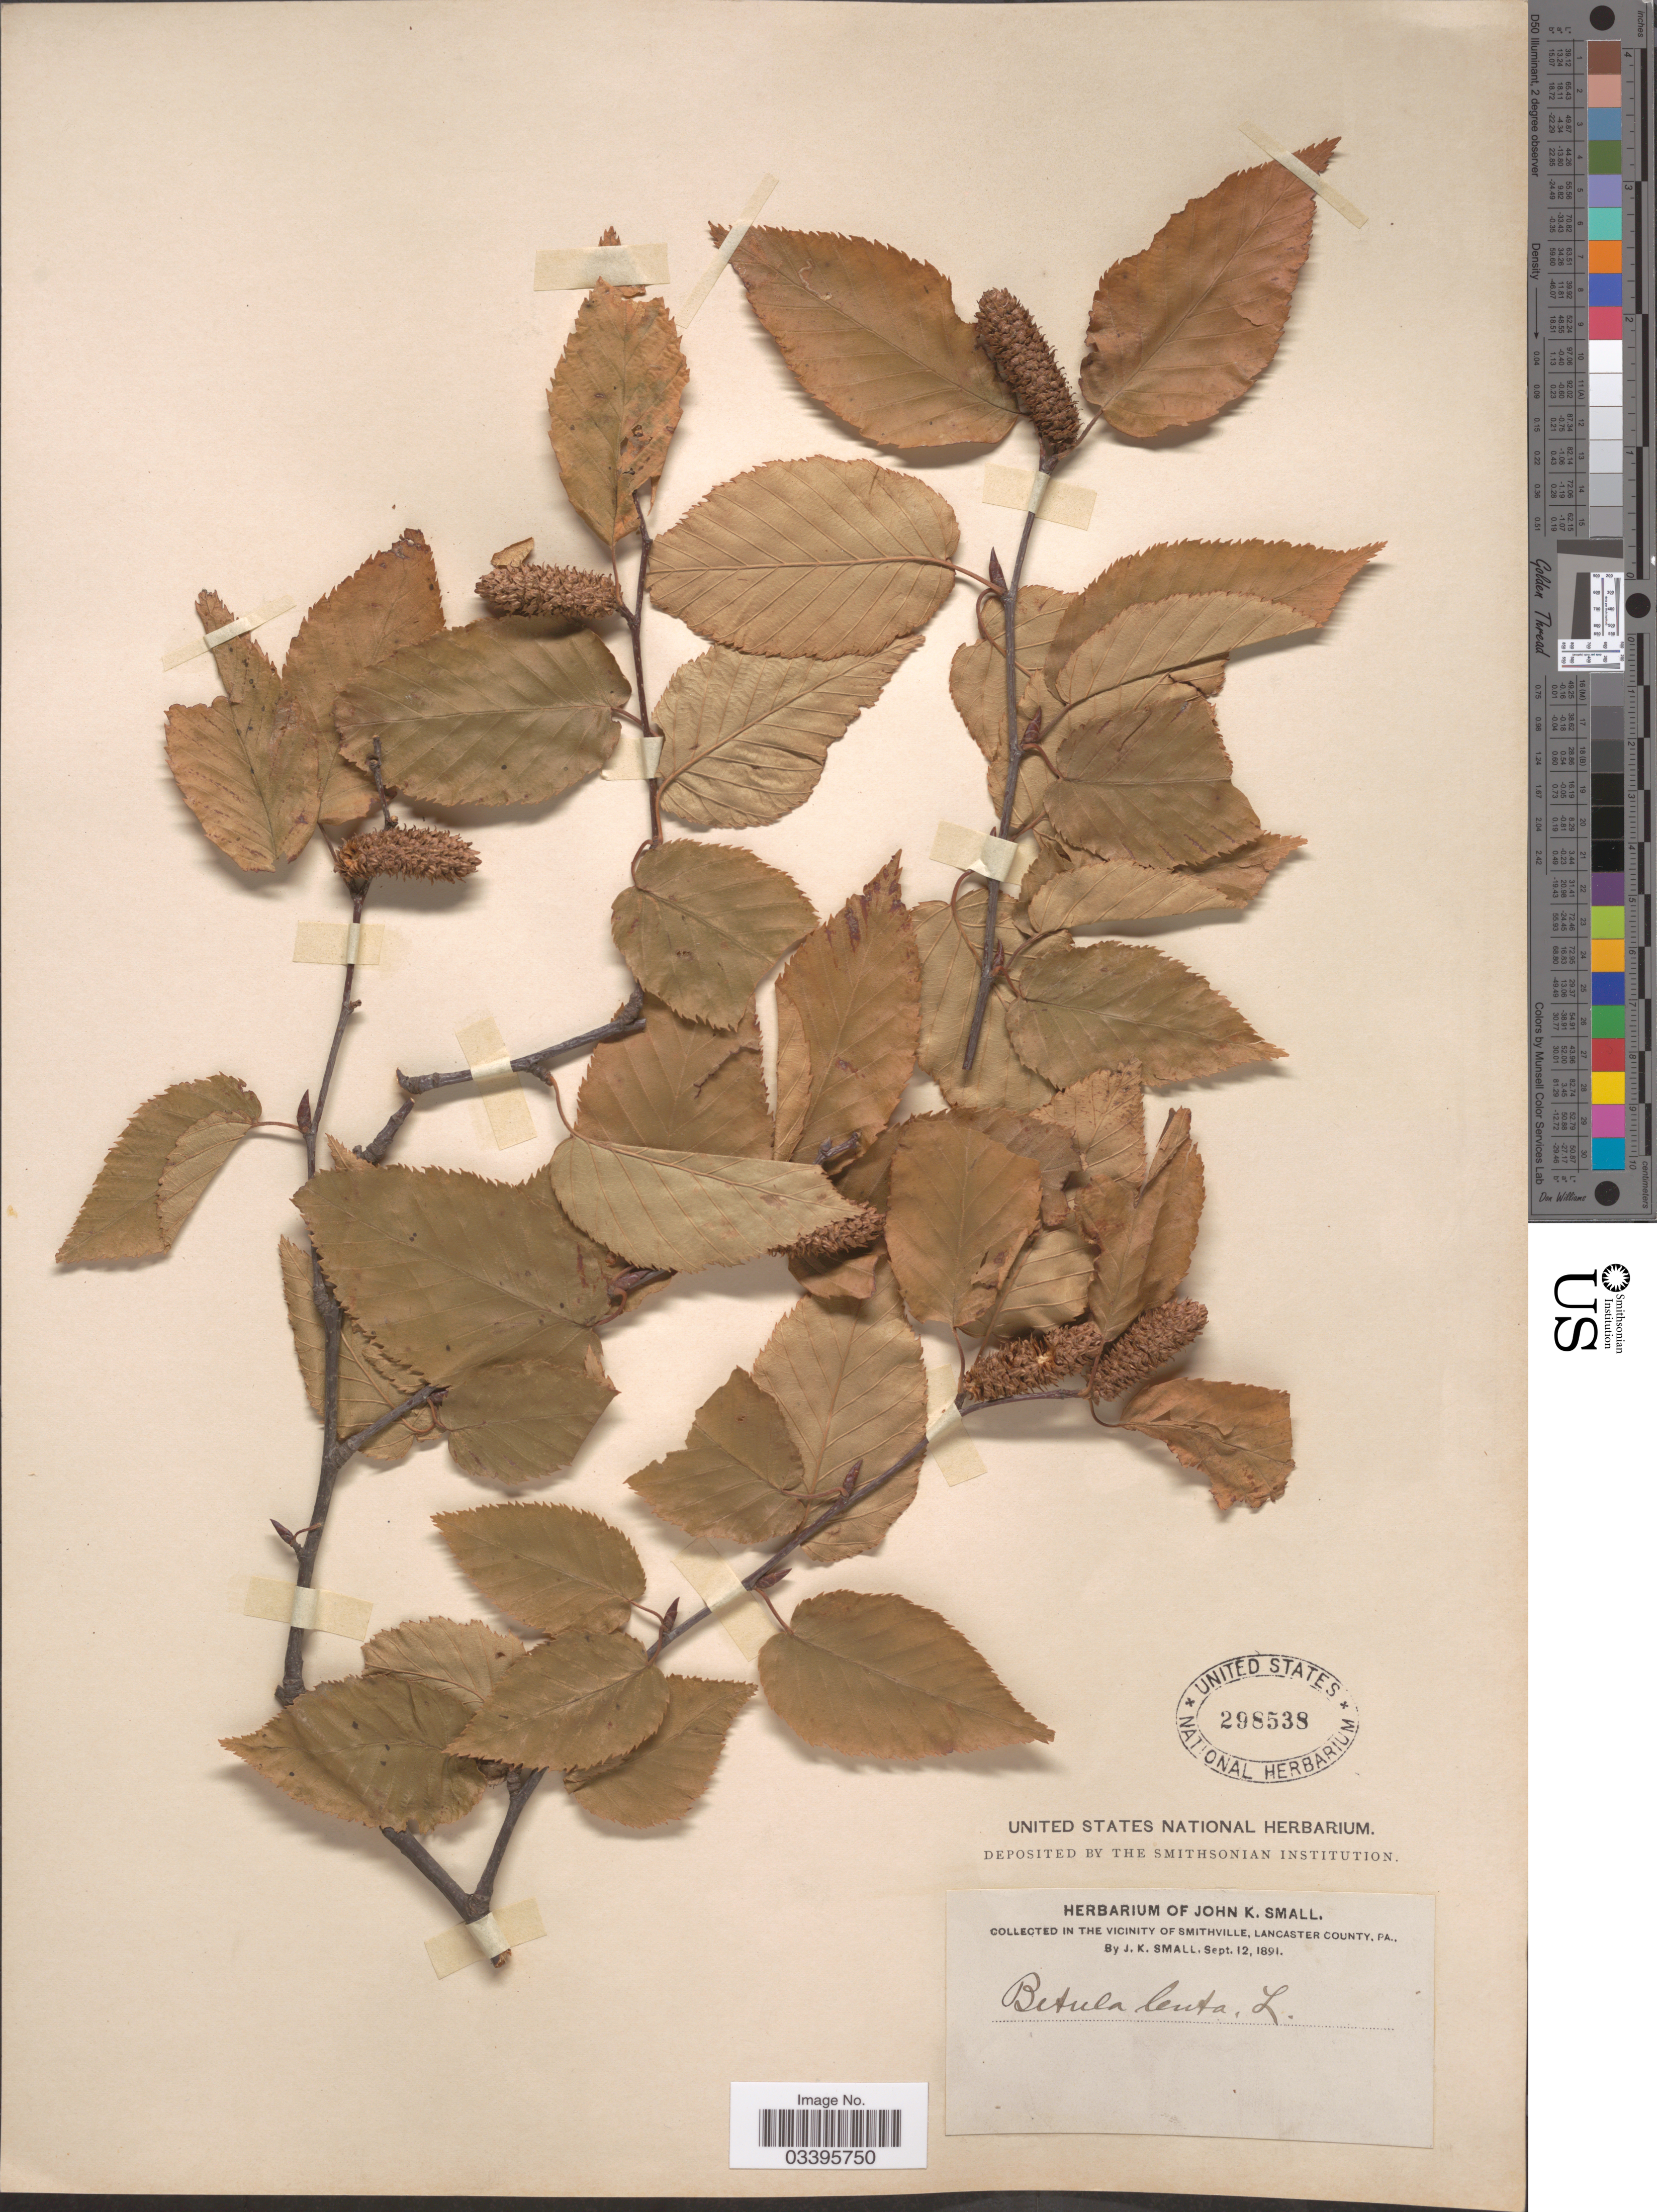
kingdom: Plantae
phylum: Tracheophyta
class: Magnoliopsida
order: Fagales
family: Betulaceae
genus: Betula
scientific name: Betula lenta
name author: L.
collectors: J. K. Small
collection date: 1891-09-12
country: United States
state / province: Pennsylvania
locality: The vicinity of Smithville, Lancaster County.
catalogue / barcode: US 298538